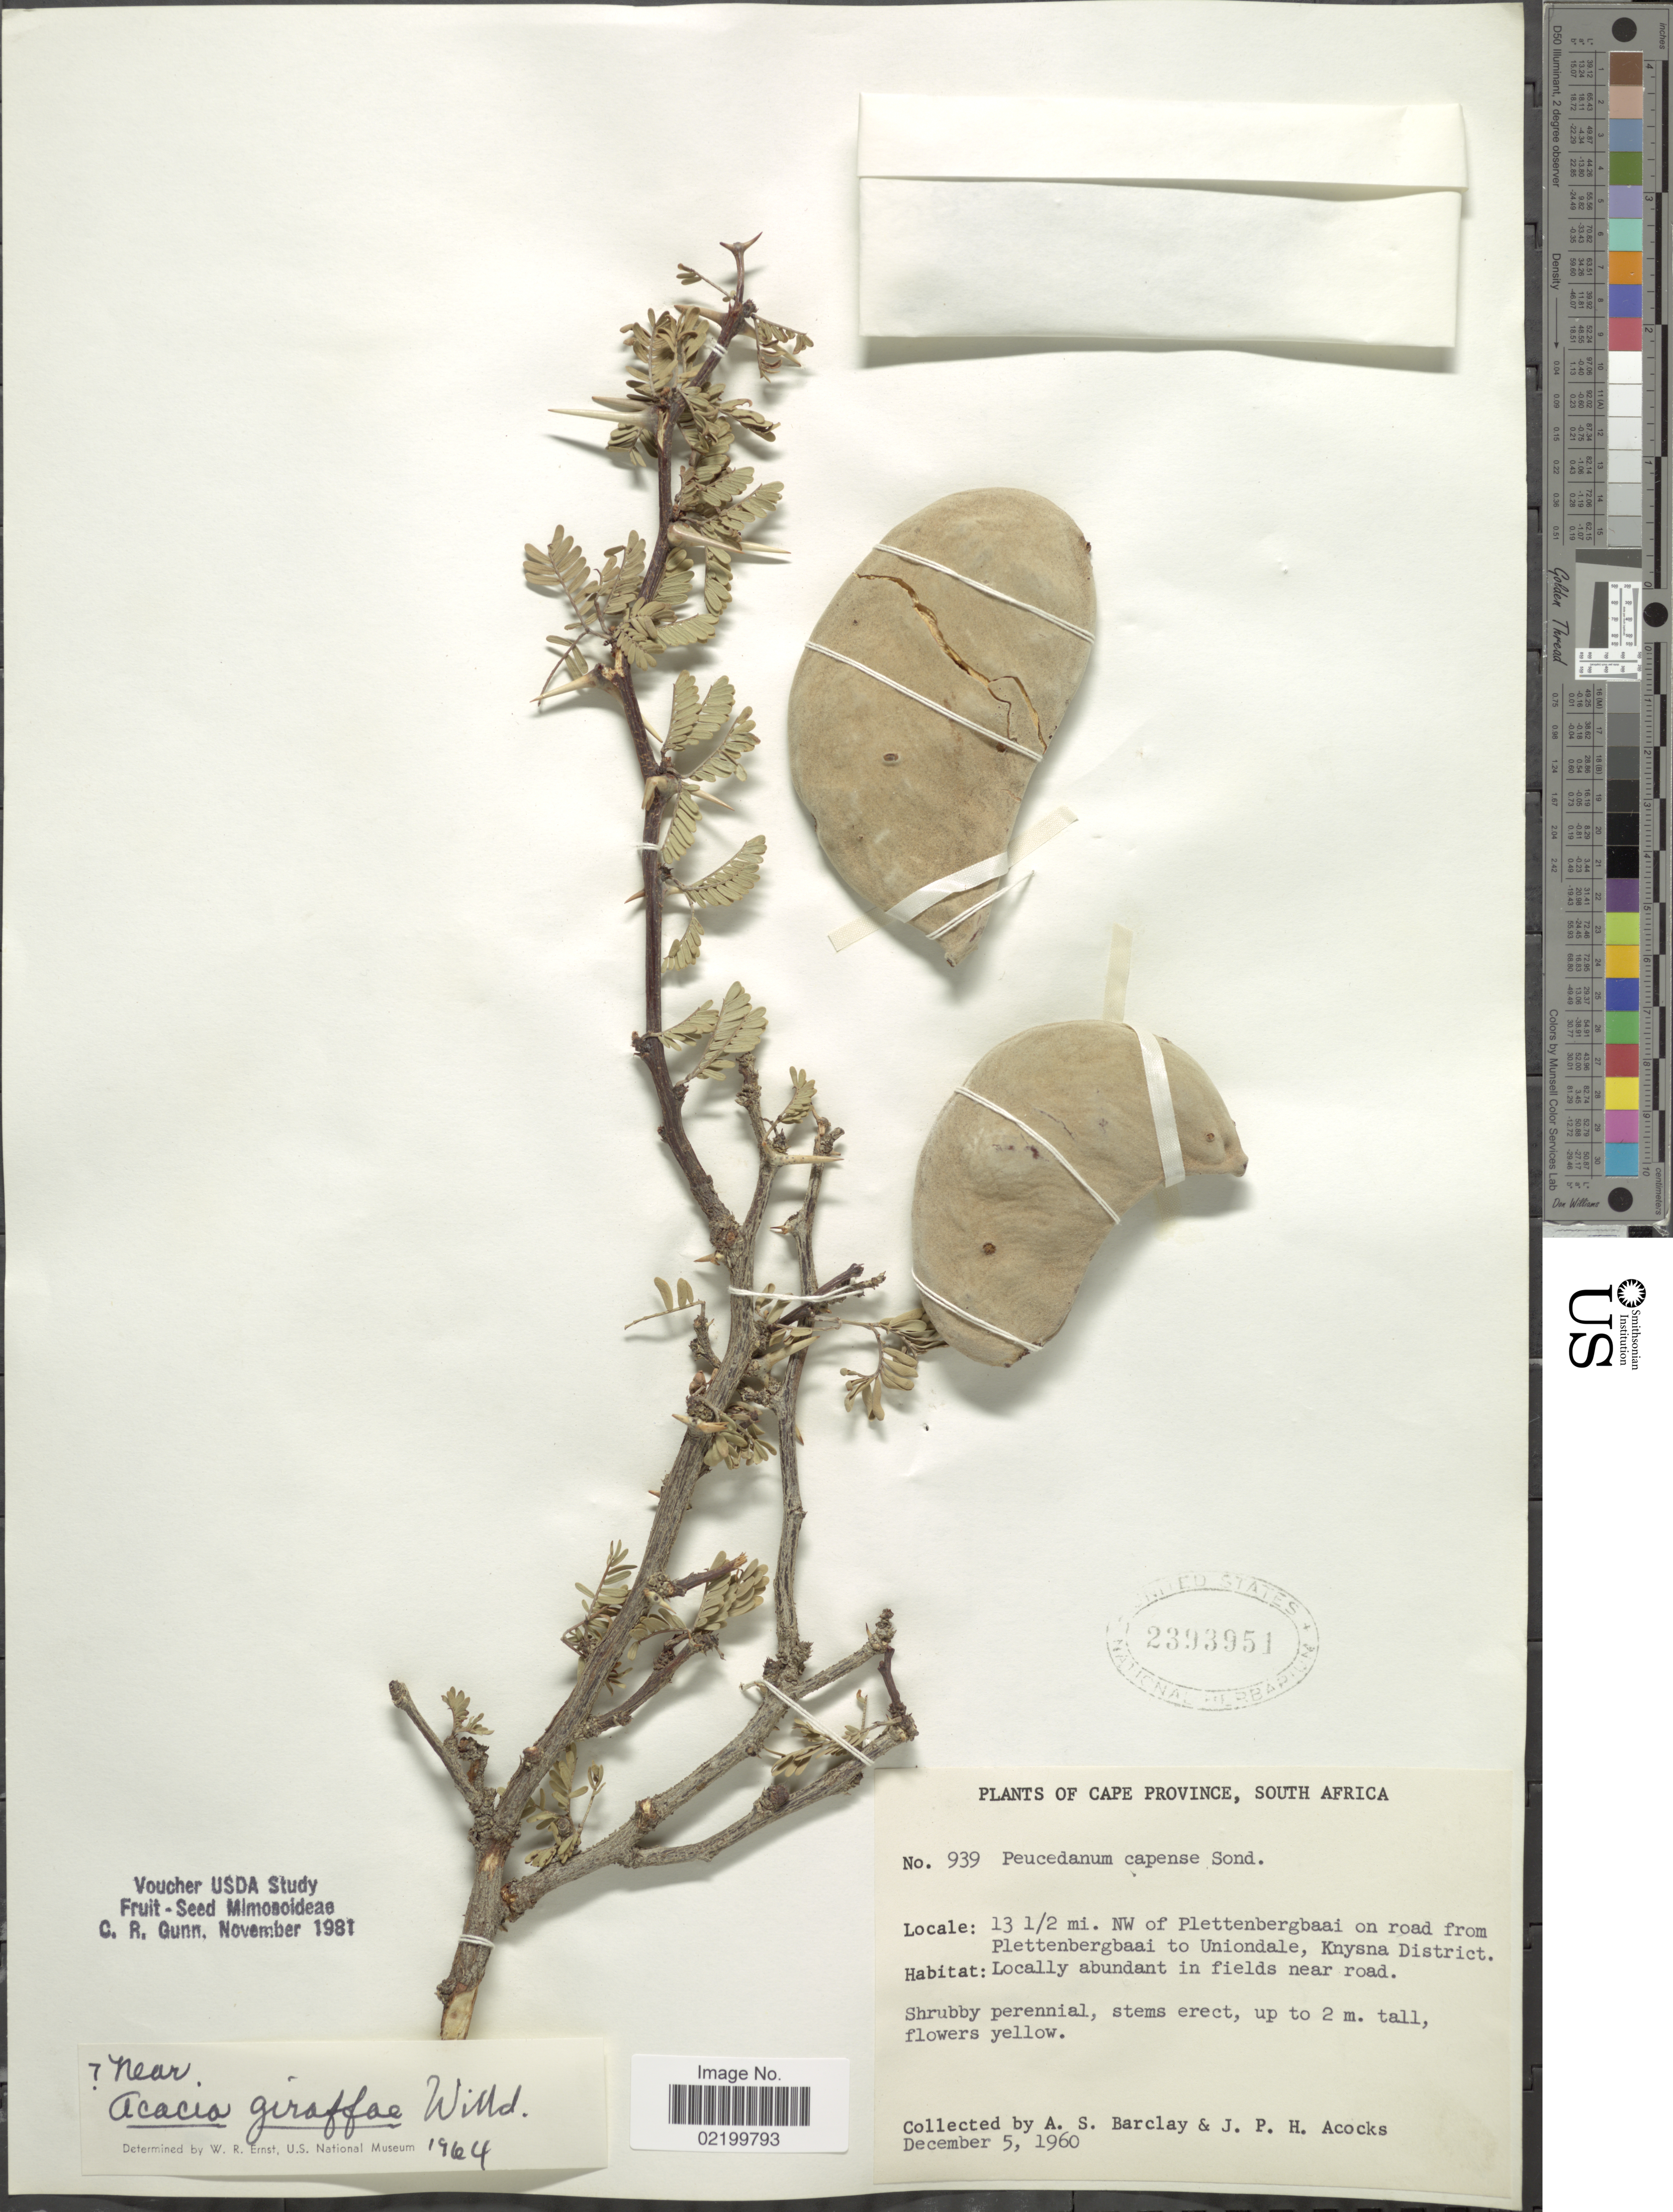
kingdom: Plantae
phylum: Tracheophyta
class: Magnoliopsida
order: Fabales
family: Fabaceae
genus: Vachellia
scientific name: Vachellia erioloba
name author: (E. Mey.) P.J.H. Hurter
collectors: A. S. Barclay & J. P. Acocks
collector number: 939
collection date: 1960-12-05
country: South Africa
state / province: Western Cape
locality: Cape Province, South Africa. 13 1/2 mi. NW of Plettenbergbaai on road from Plettenbergbaai to Uniondale, Knysna District.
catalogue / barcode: US 2393951